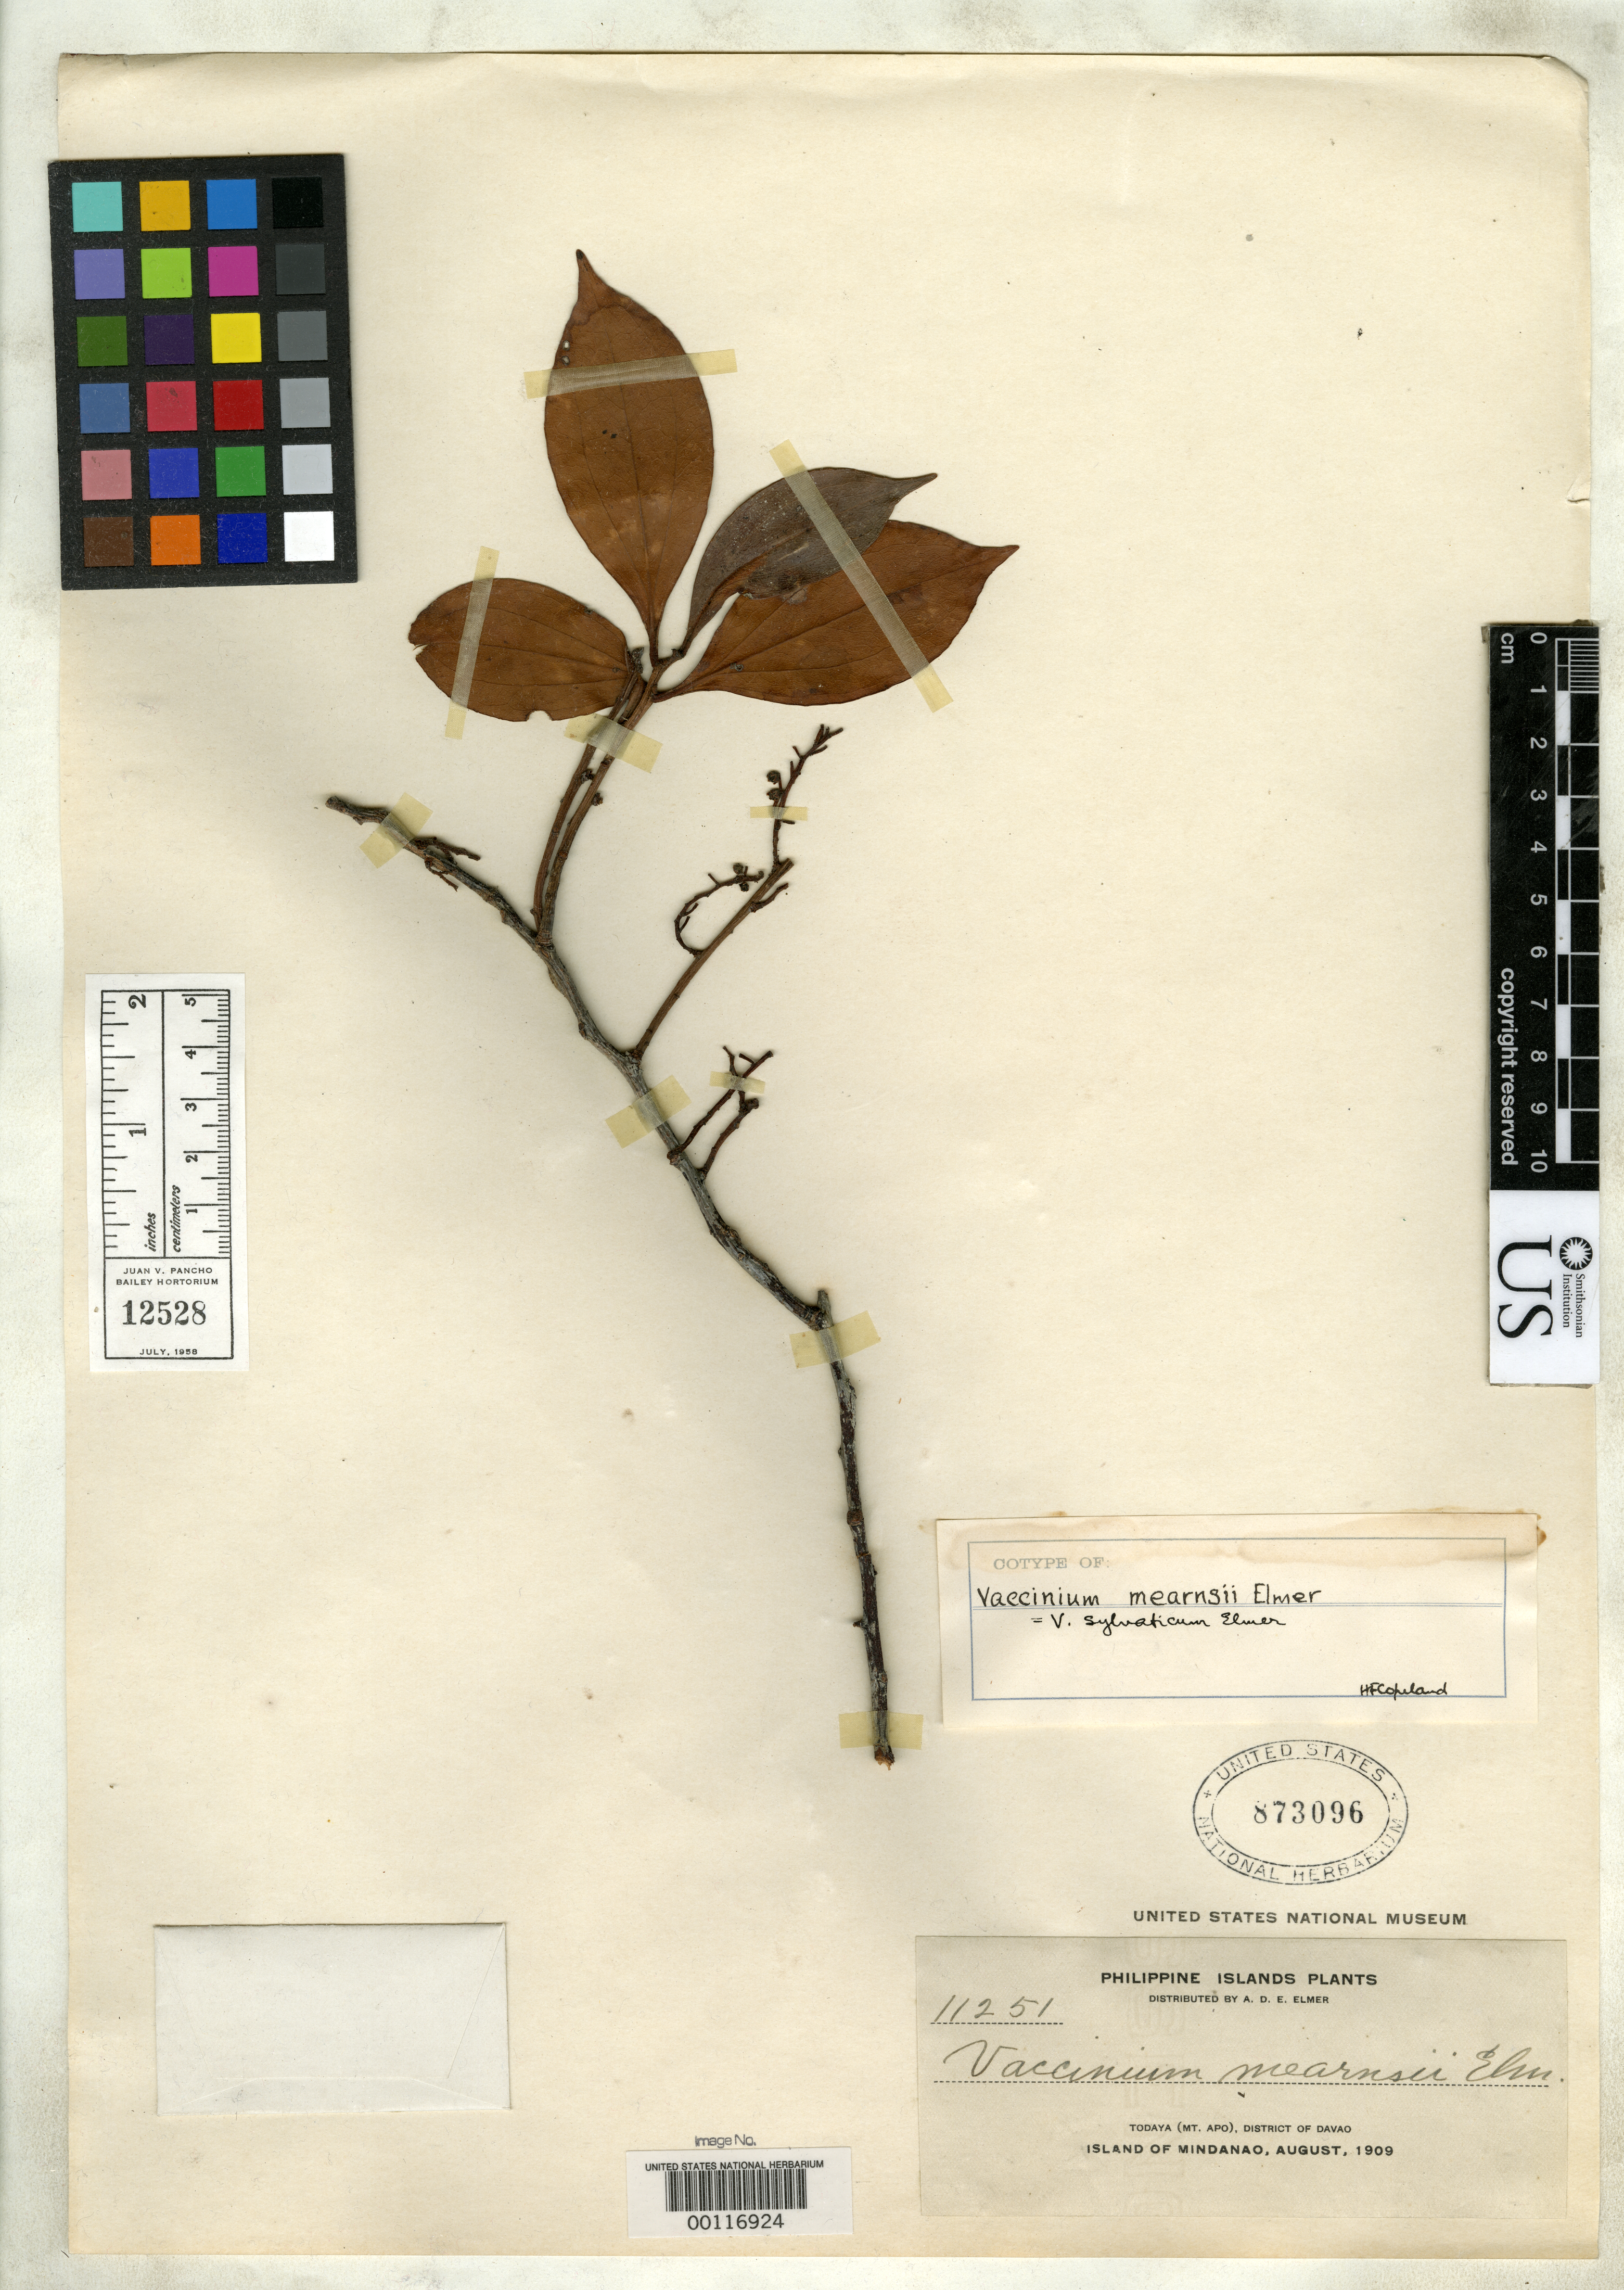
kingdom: Plantae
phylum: Tracheophyta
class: Magnoliopsida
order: Ericales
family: Ericaceae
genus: Vaccinium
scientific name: Vaccinium mearnsii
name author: Elmer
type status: Isotype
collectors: A. D. E. Elmer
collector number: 11251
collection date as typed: Aug 1909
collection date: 1909-08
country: Philippines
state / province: Davao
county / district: Davao del Sur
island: Mindanao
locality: Todaya, Mount Apo.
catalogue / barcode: US 873096